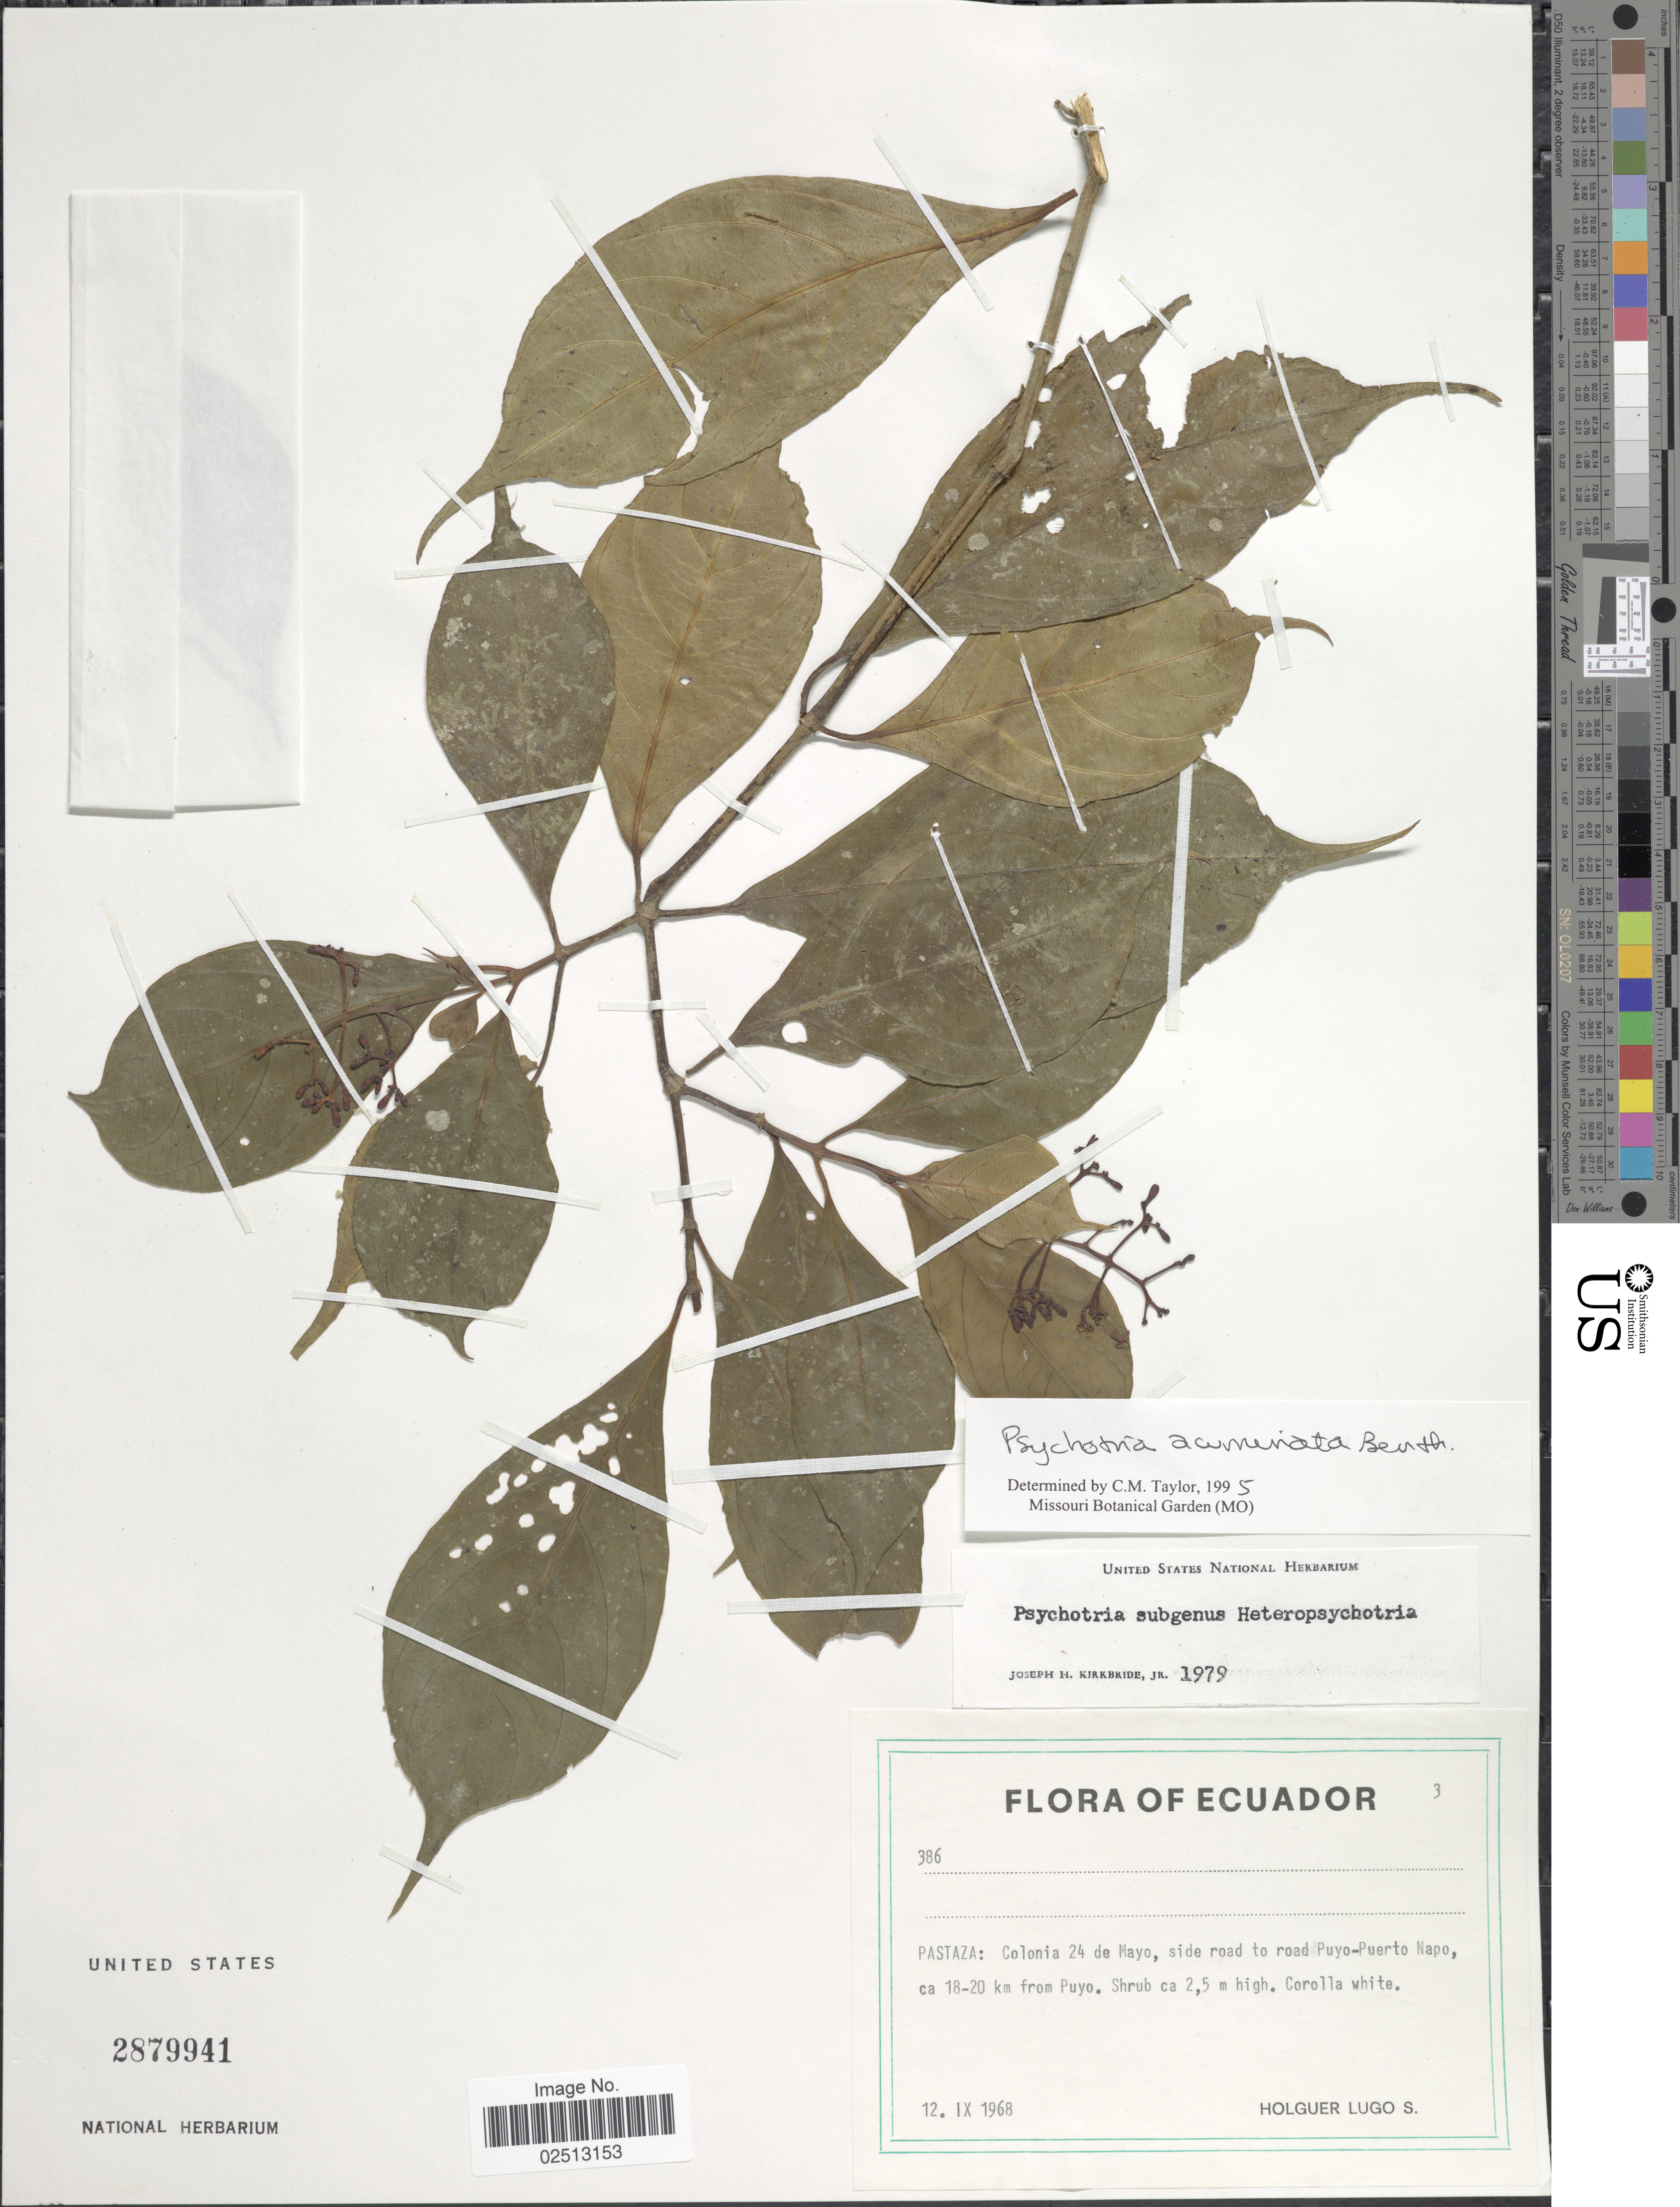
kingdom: Plantae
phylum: Tracheophyta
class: Magnoliopsida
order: Gentianales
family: Rubiaceae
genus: Psychotria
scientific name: Psychotria acuminata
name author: Benth.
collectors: H. Lugo S.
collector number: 386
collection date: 1968-09-12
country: Ecuador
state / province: Pastaza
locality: Pastaza: Colonia 24 de Mayo, side road to road Puyo-Puerto Napo, ca. 18-20km from Puyo.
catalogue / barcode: US 2879941